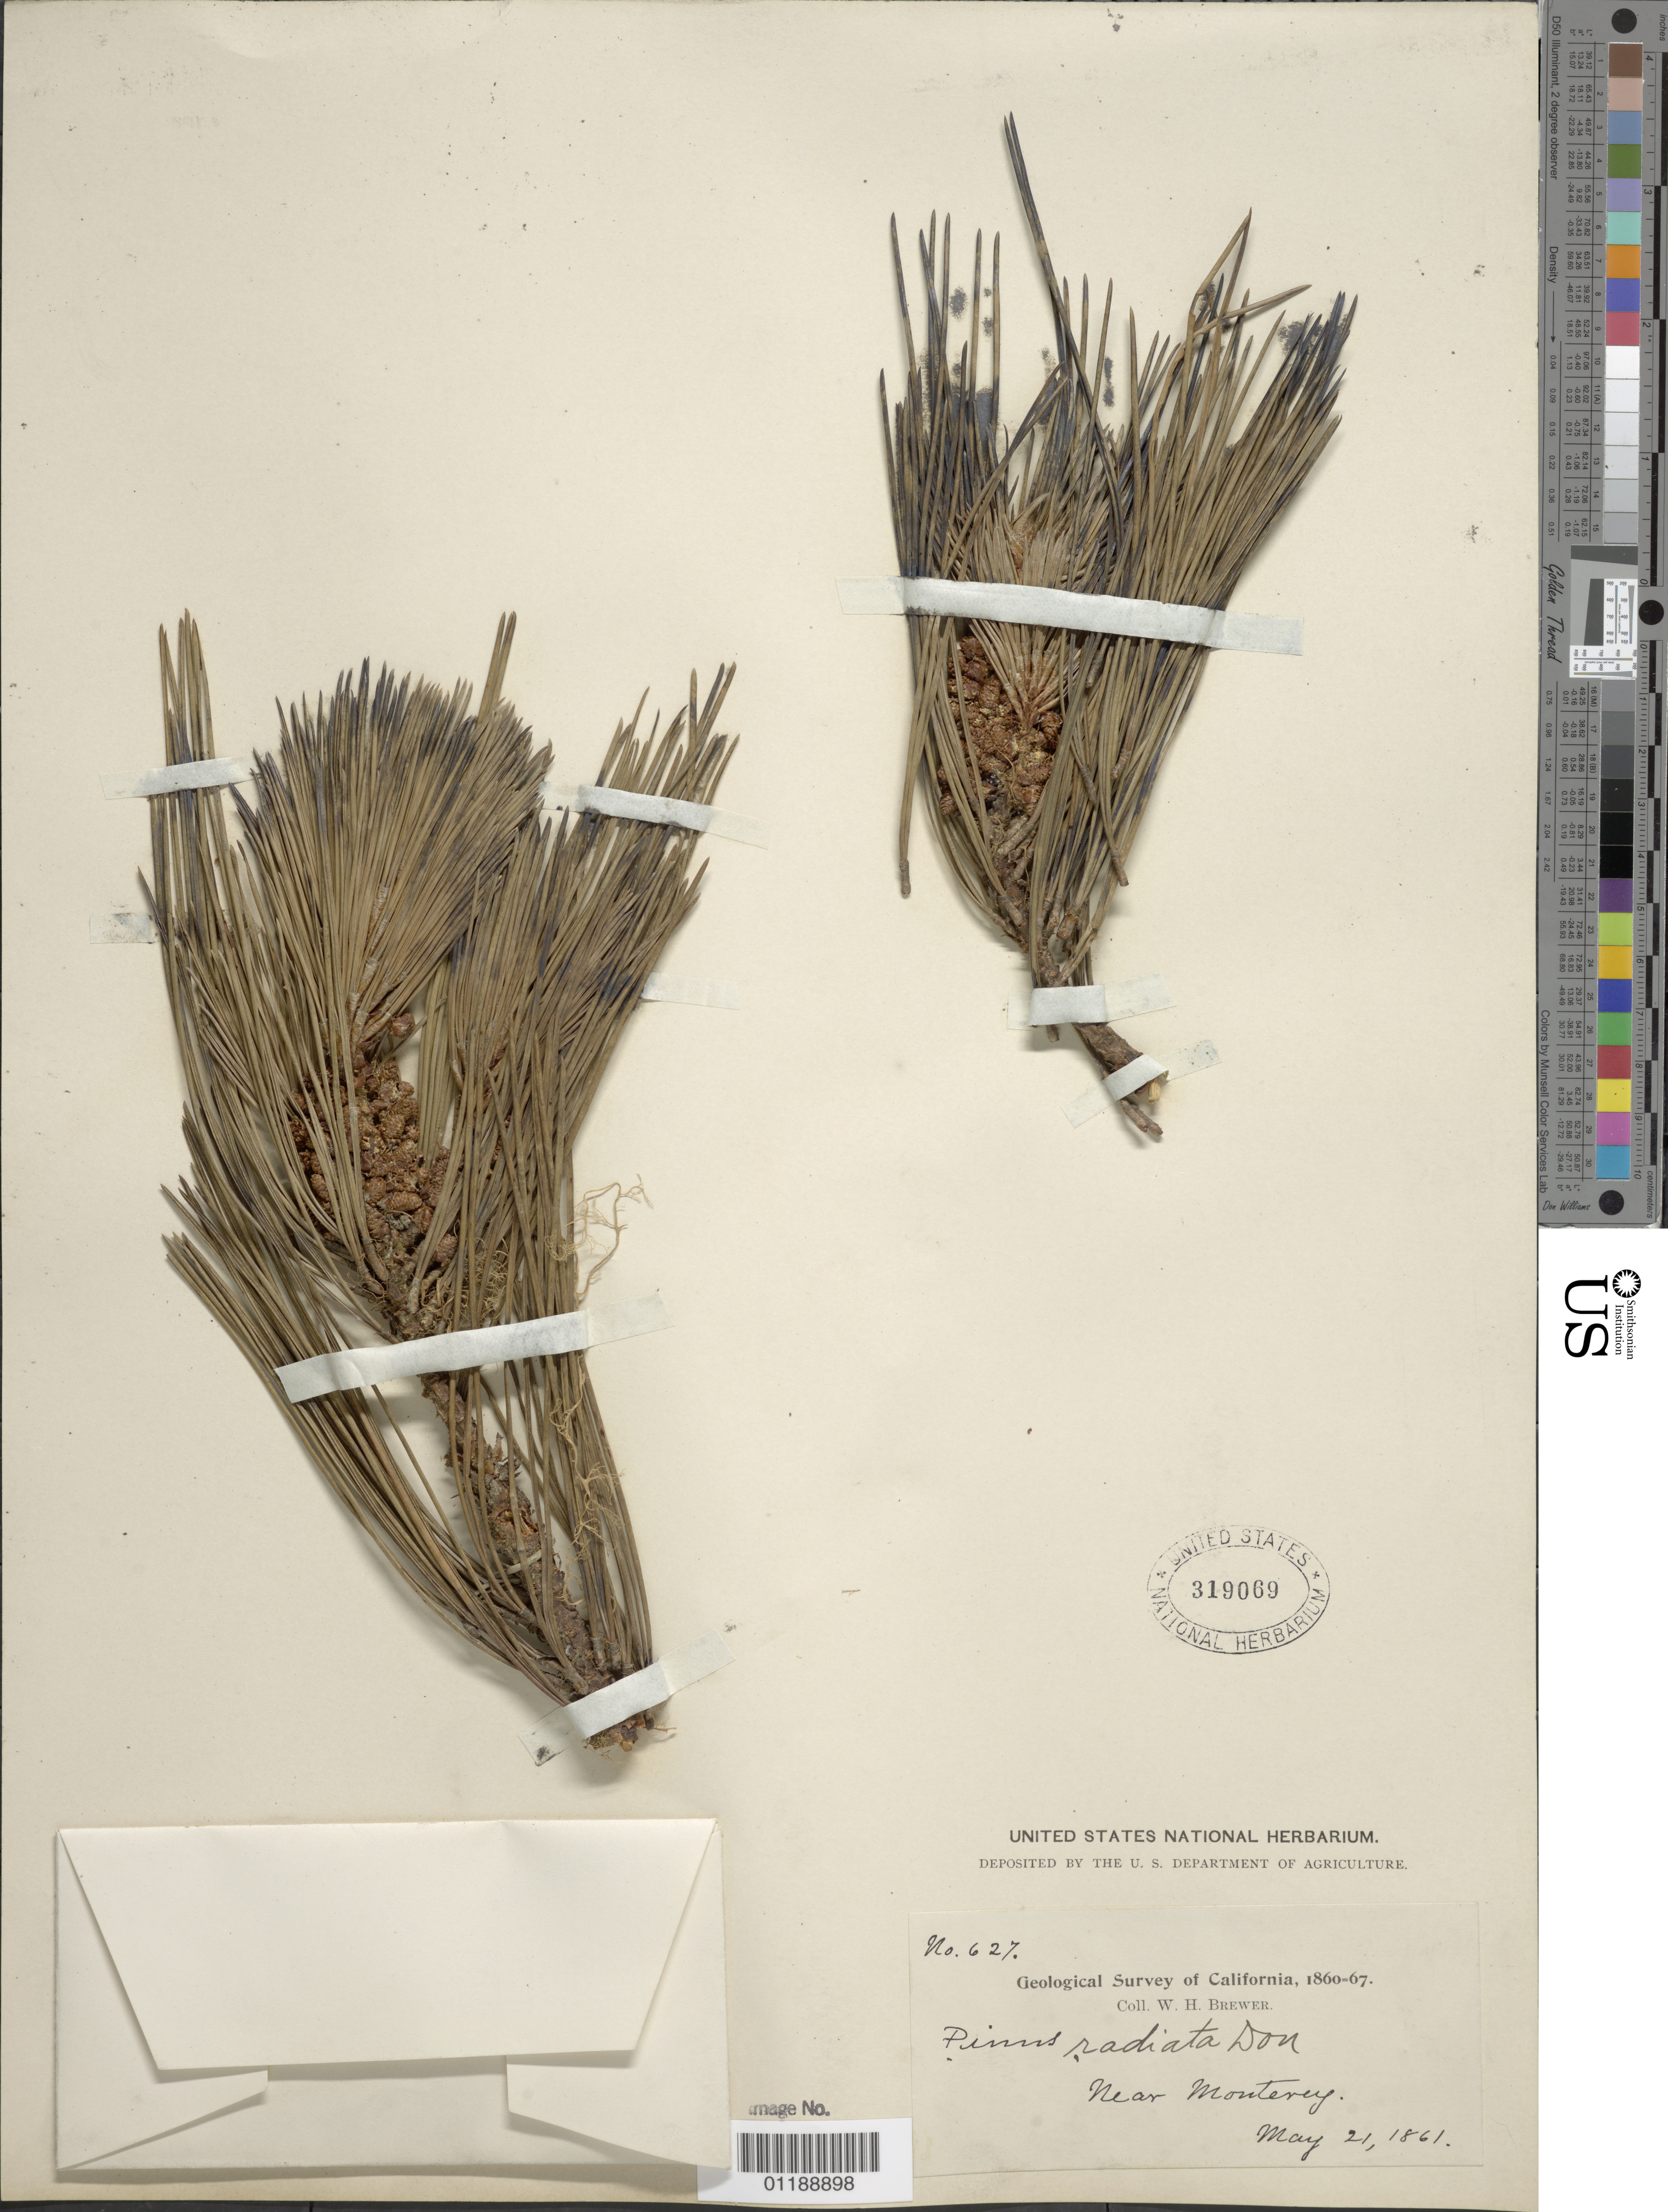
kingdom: Plantae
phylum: Tracheophyta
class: Pinopsida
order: Pinales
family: Pinaceae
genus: Pinus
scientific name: Pinus radiata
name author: D. Don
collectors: W. H. Brewer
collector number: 627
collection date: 1861-05-21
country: United States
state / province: California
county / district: Monterey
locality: Near Monterey.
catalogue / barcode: US 319069